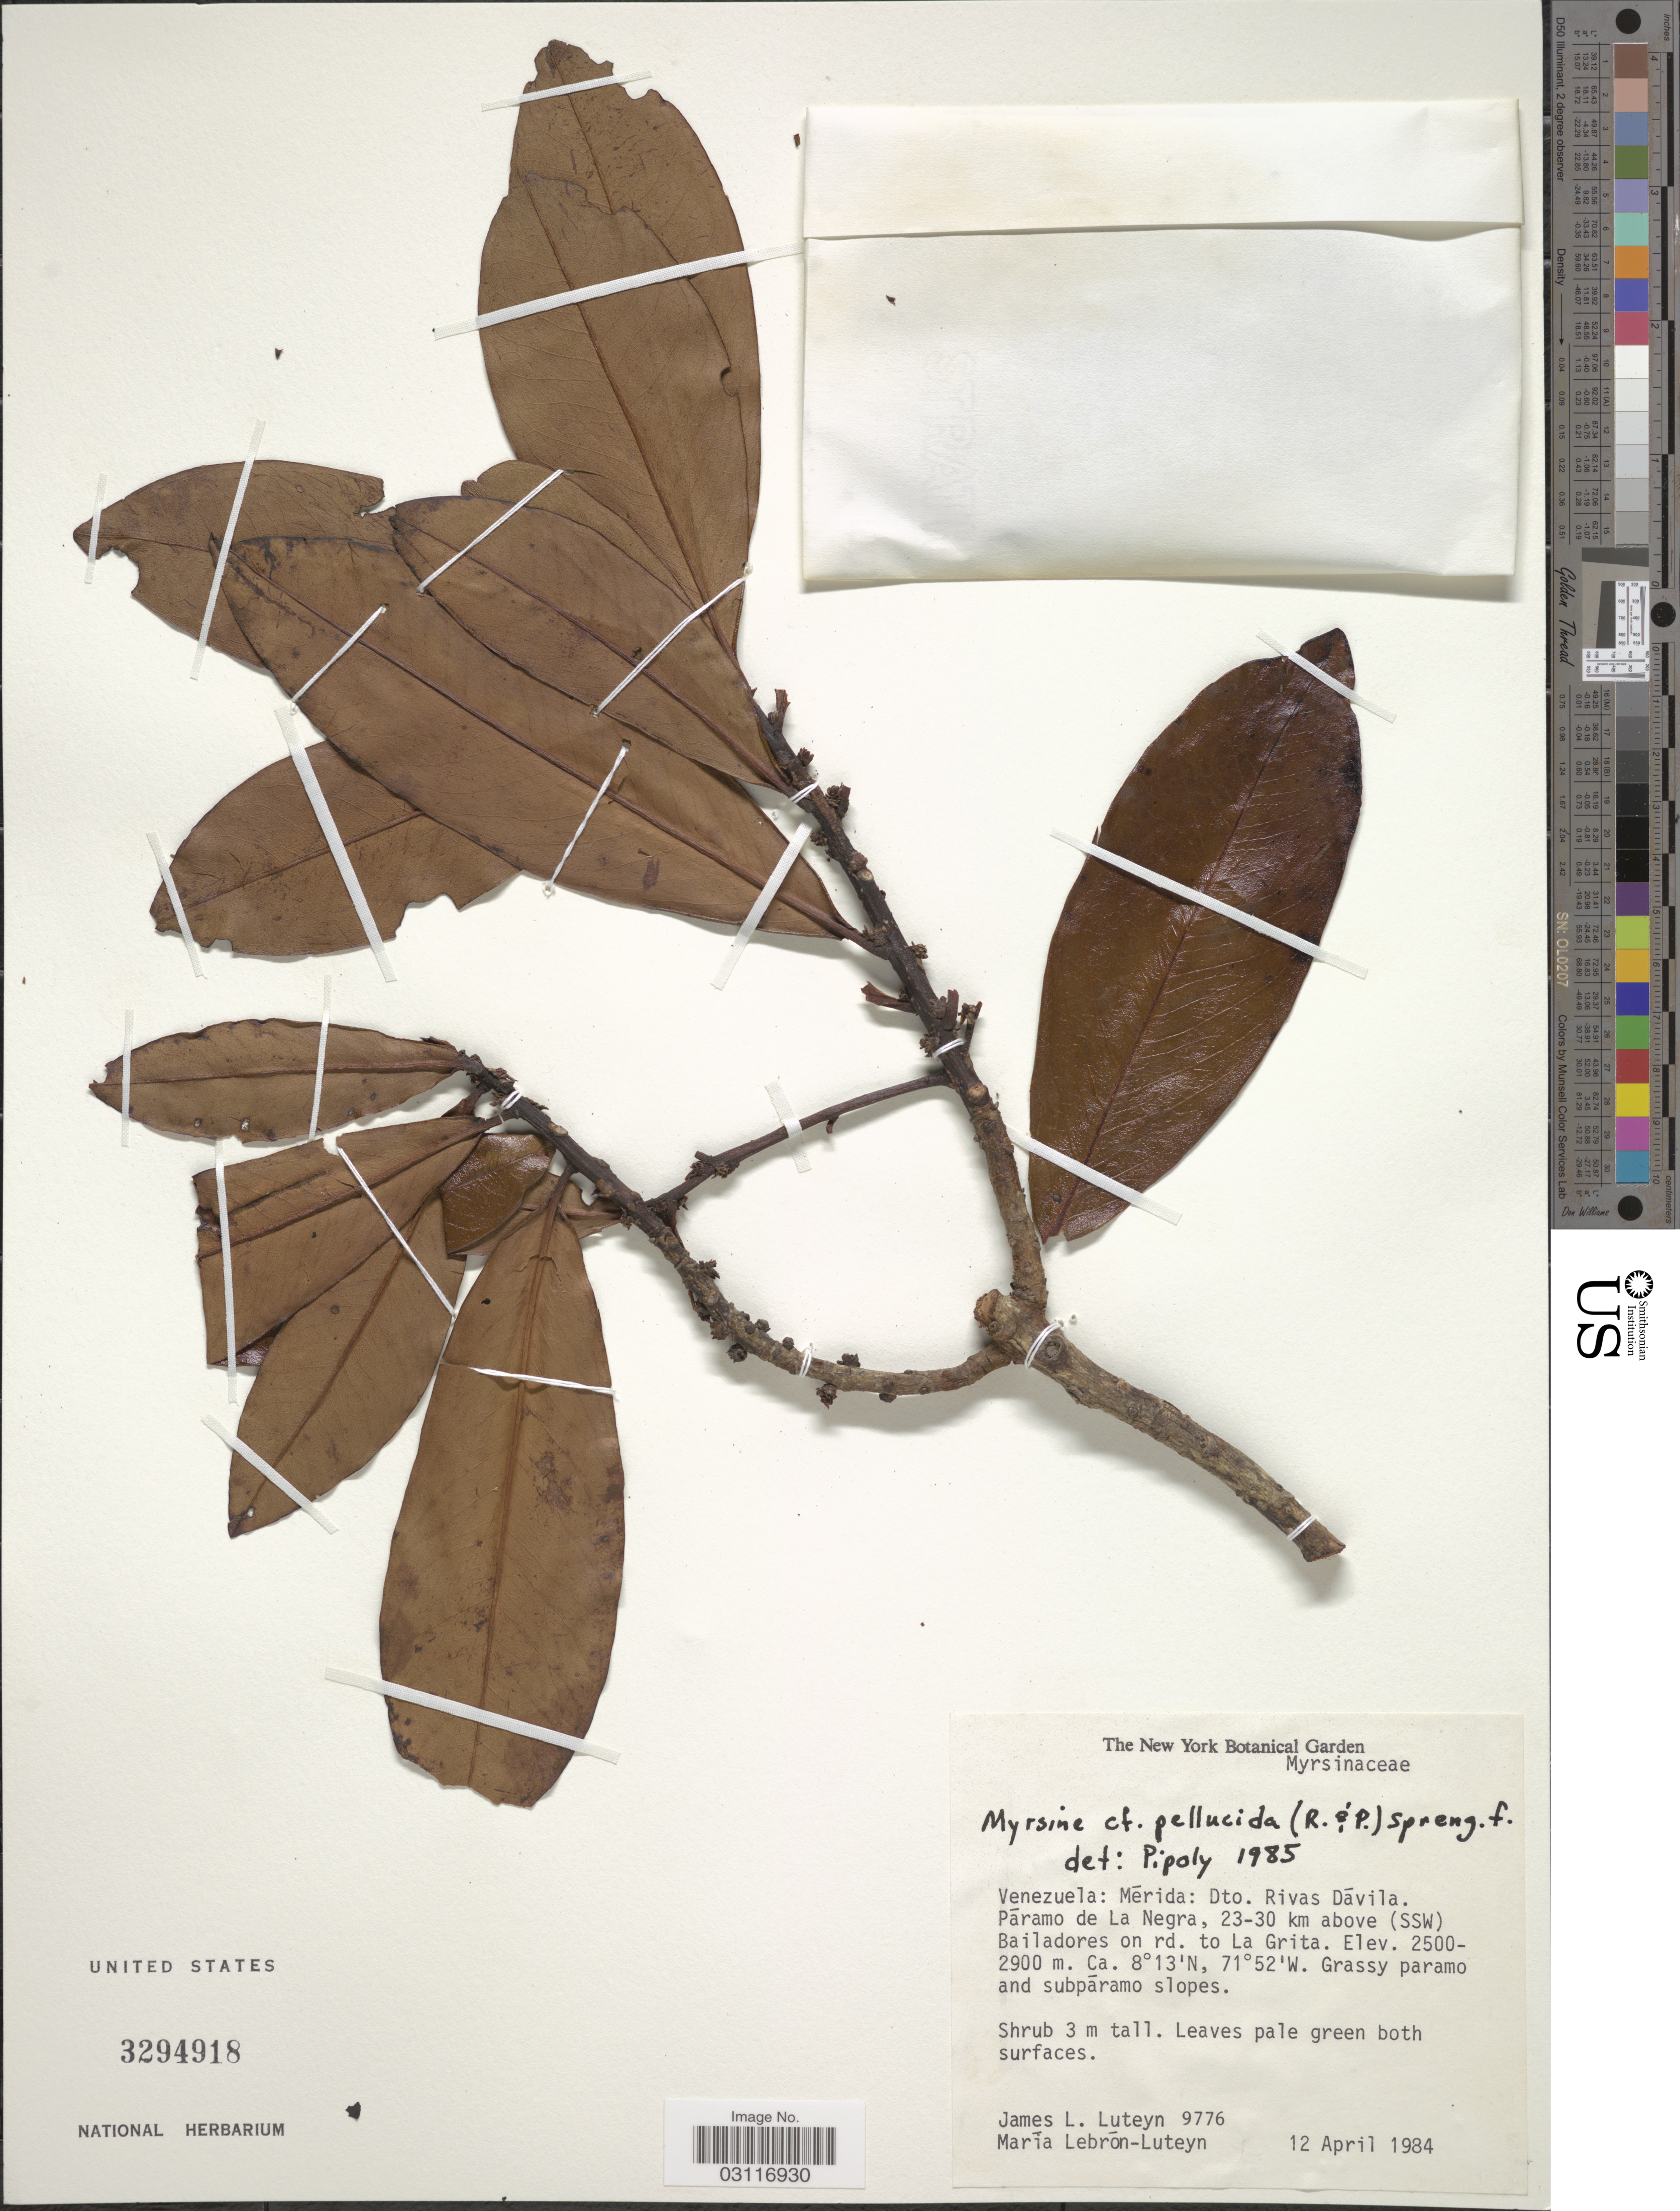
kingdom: Plantae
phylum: Tracheophyta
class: Magnoliopsida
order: Ericales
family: Primulaceae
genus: Myrsine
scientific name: Myrsine pellucida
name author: (Ruiz & Pav.) Spreng.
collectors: J. Luteyn & M. L. Lebrón-Luteyn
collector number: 9776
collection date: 1984-04-12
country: Venezuela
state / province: Mérida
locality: Dto. Rivas Dávila. Páramo de La Negra, 23-30 km above (SSW) Bailadores on rd. to La Grita.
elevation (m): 2500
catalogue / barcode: US 3294918